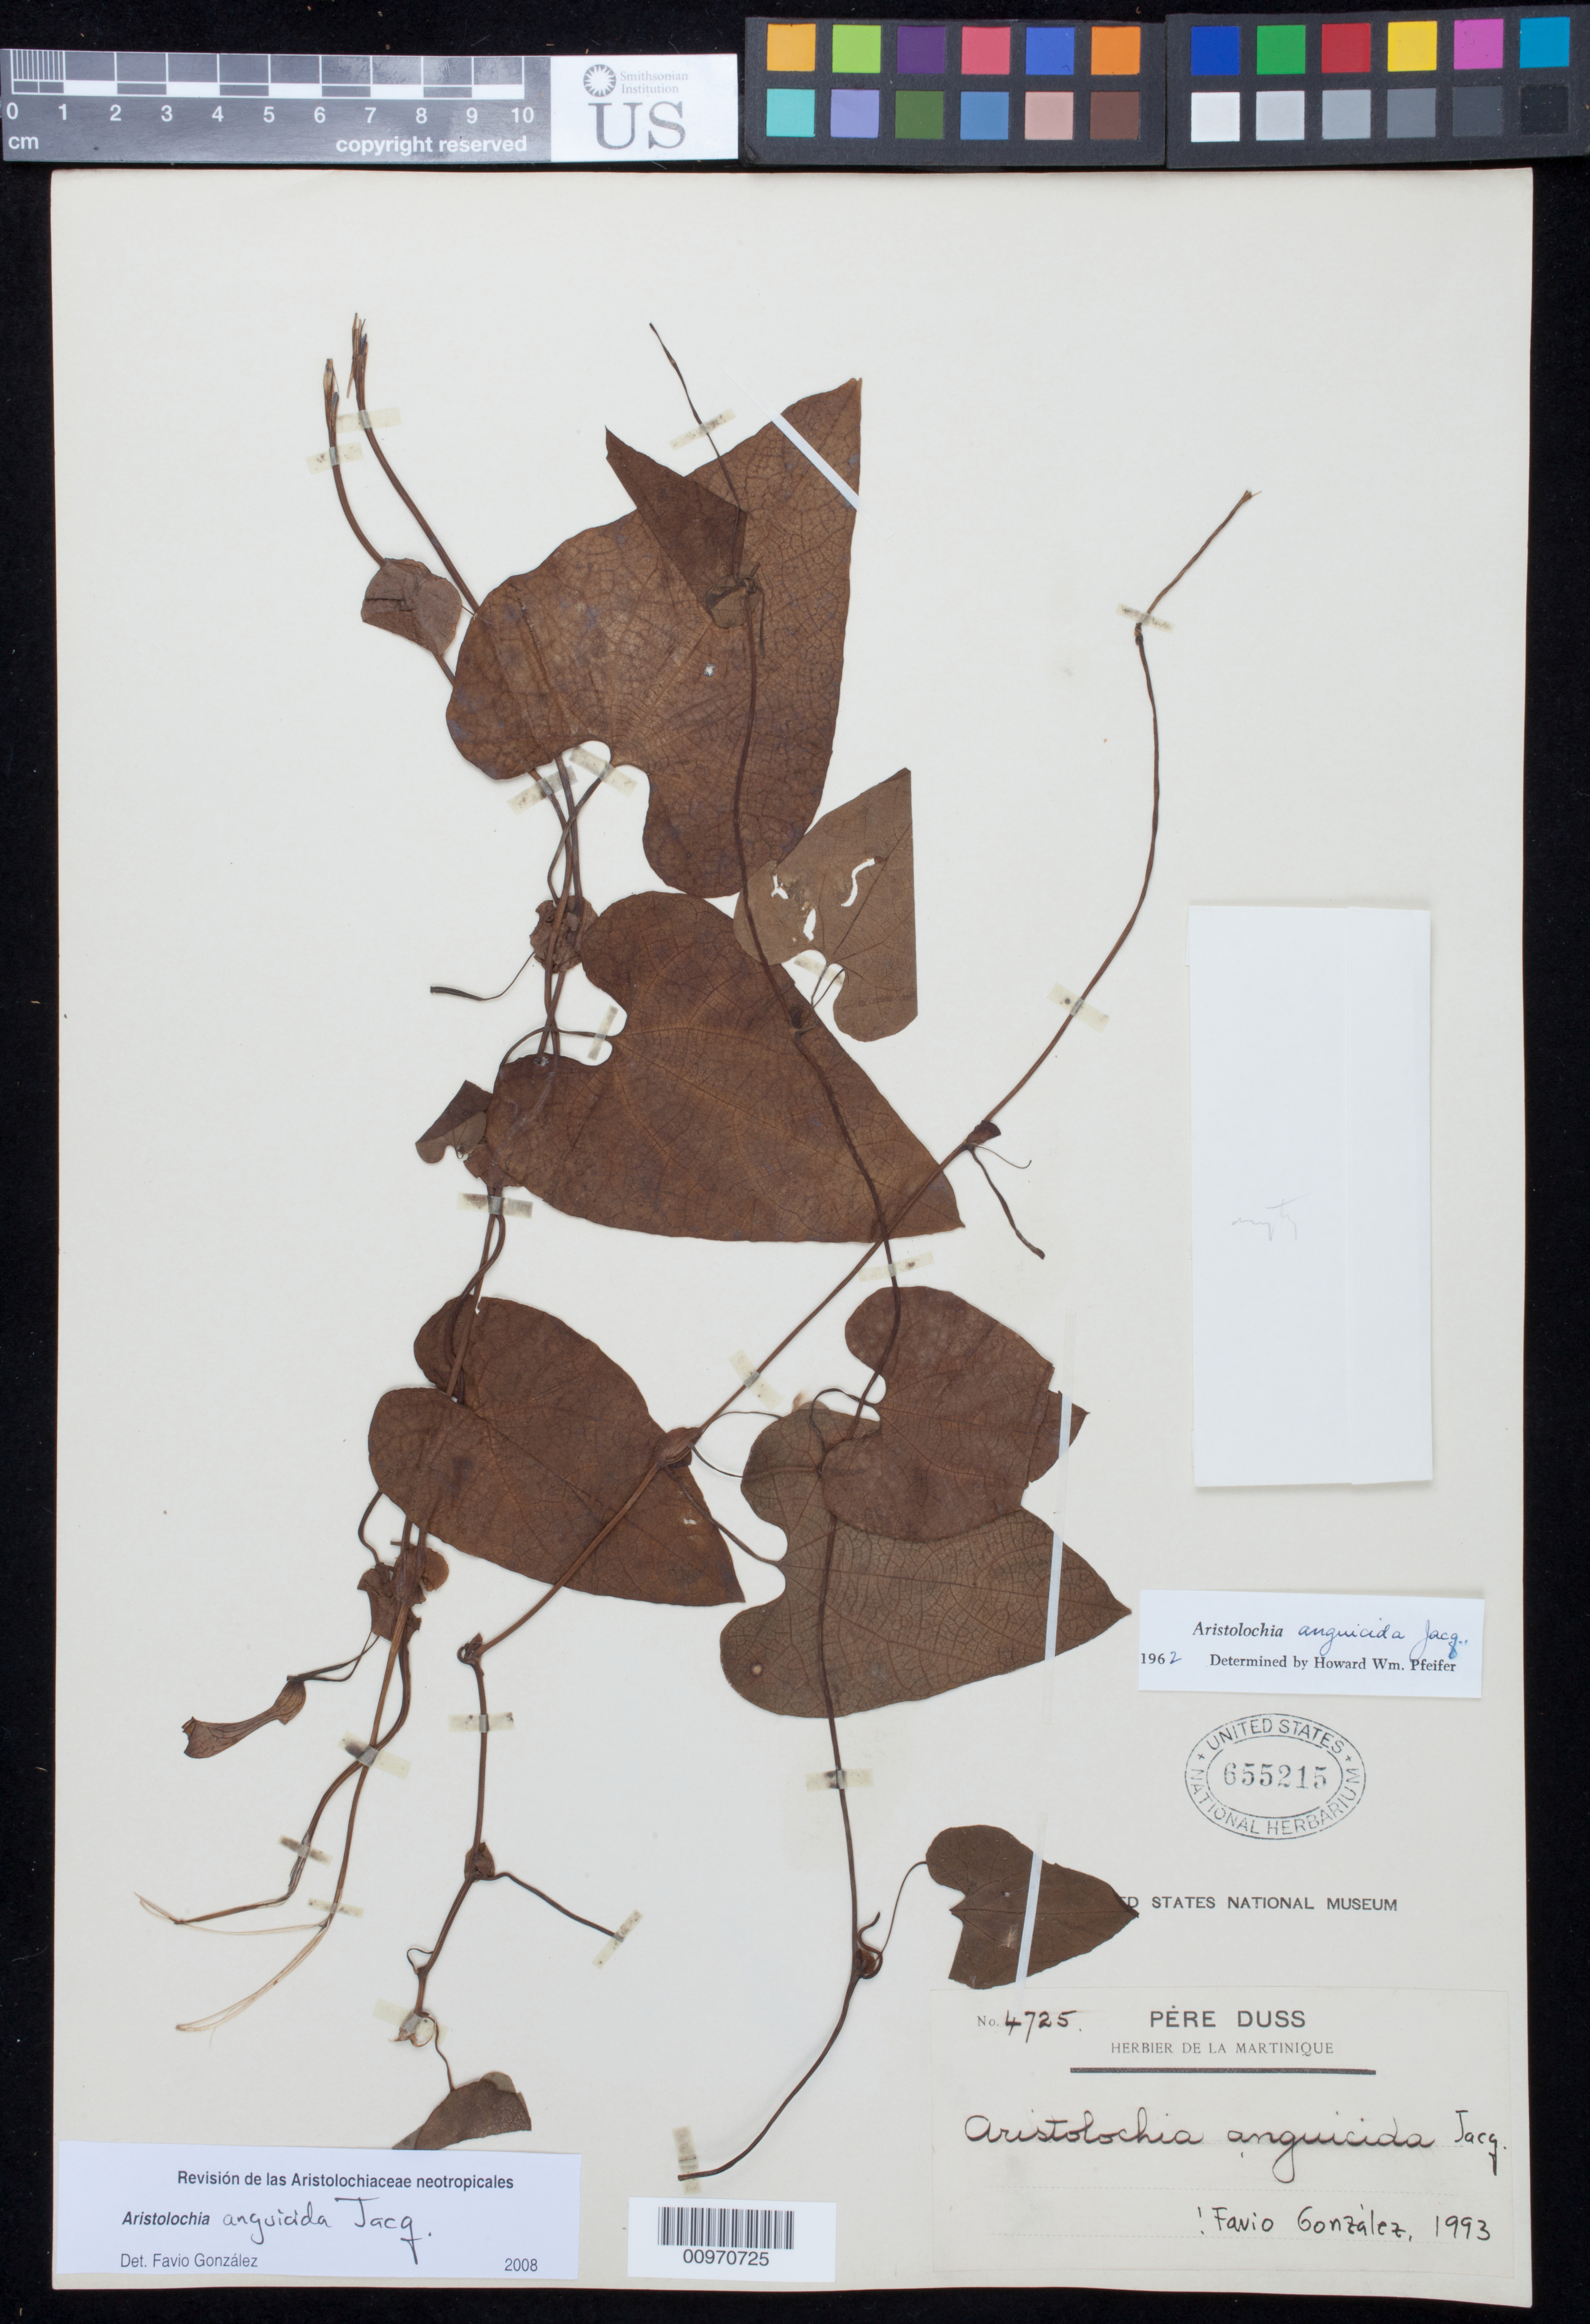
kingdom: Plantae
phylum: Tracheophyta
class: Magnoliopsida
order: Piperales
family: Aristolochiaceae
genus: Aristolochia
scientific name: Aristolochia anguicida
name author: Jacq.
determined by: González, F., (COL), Universidad Nacional de Colombia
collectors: Père Duss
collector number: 4725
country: Martinique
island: Martinique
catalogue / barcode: US 655215